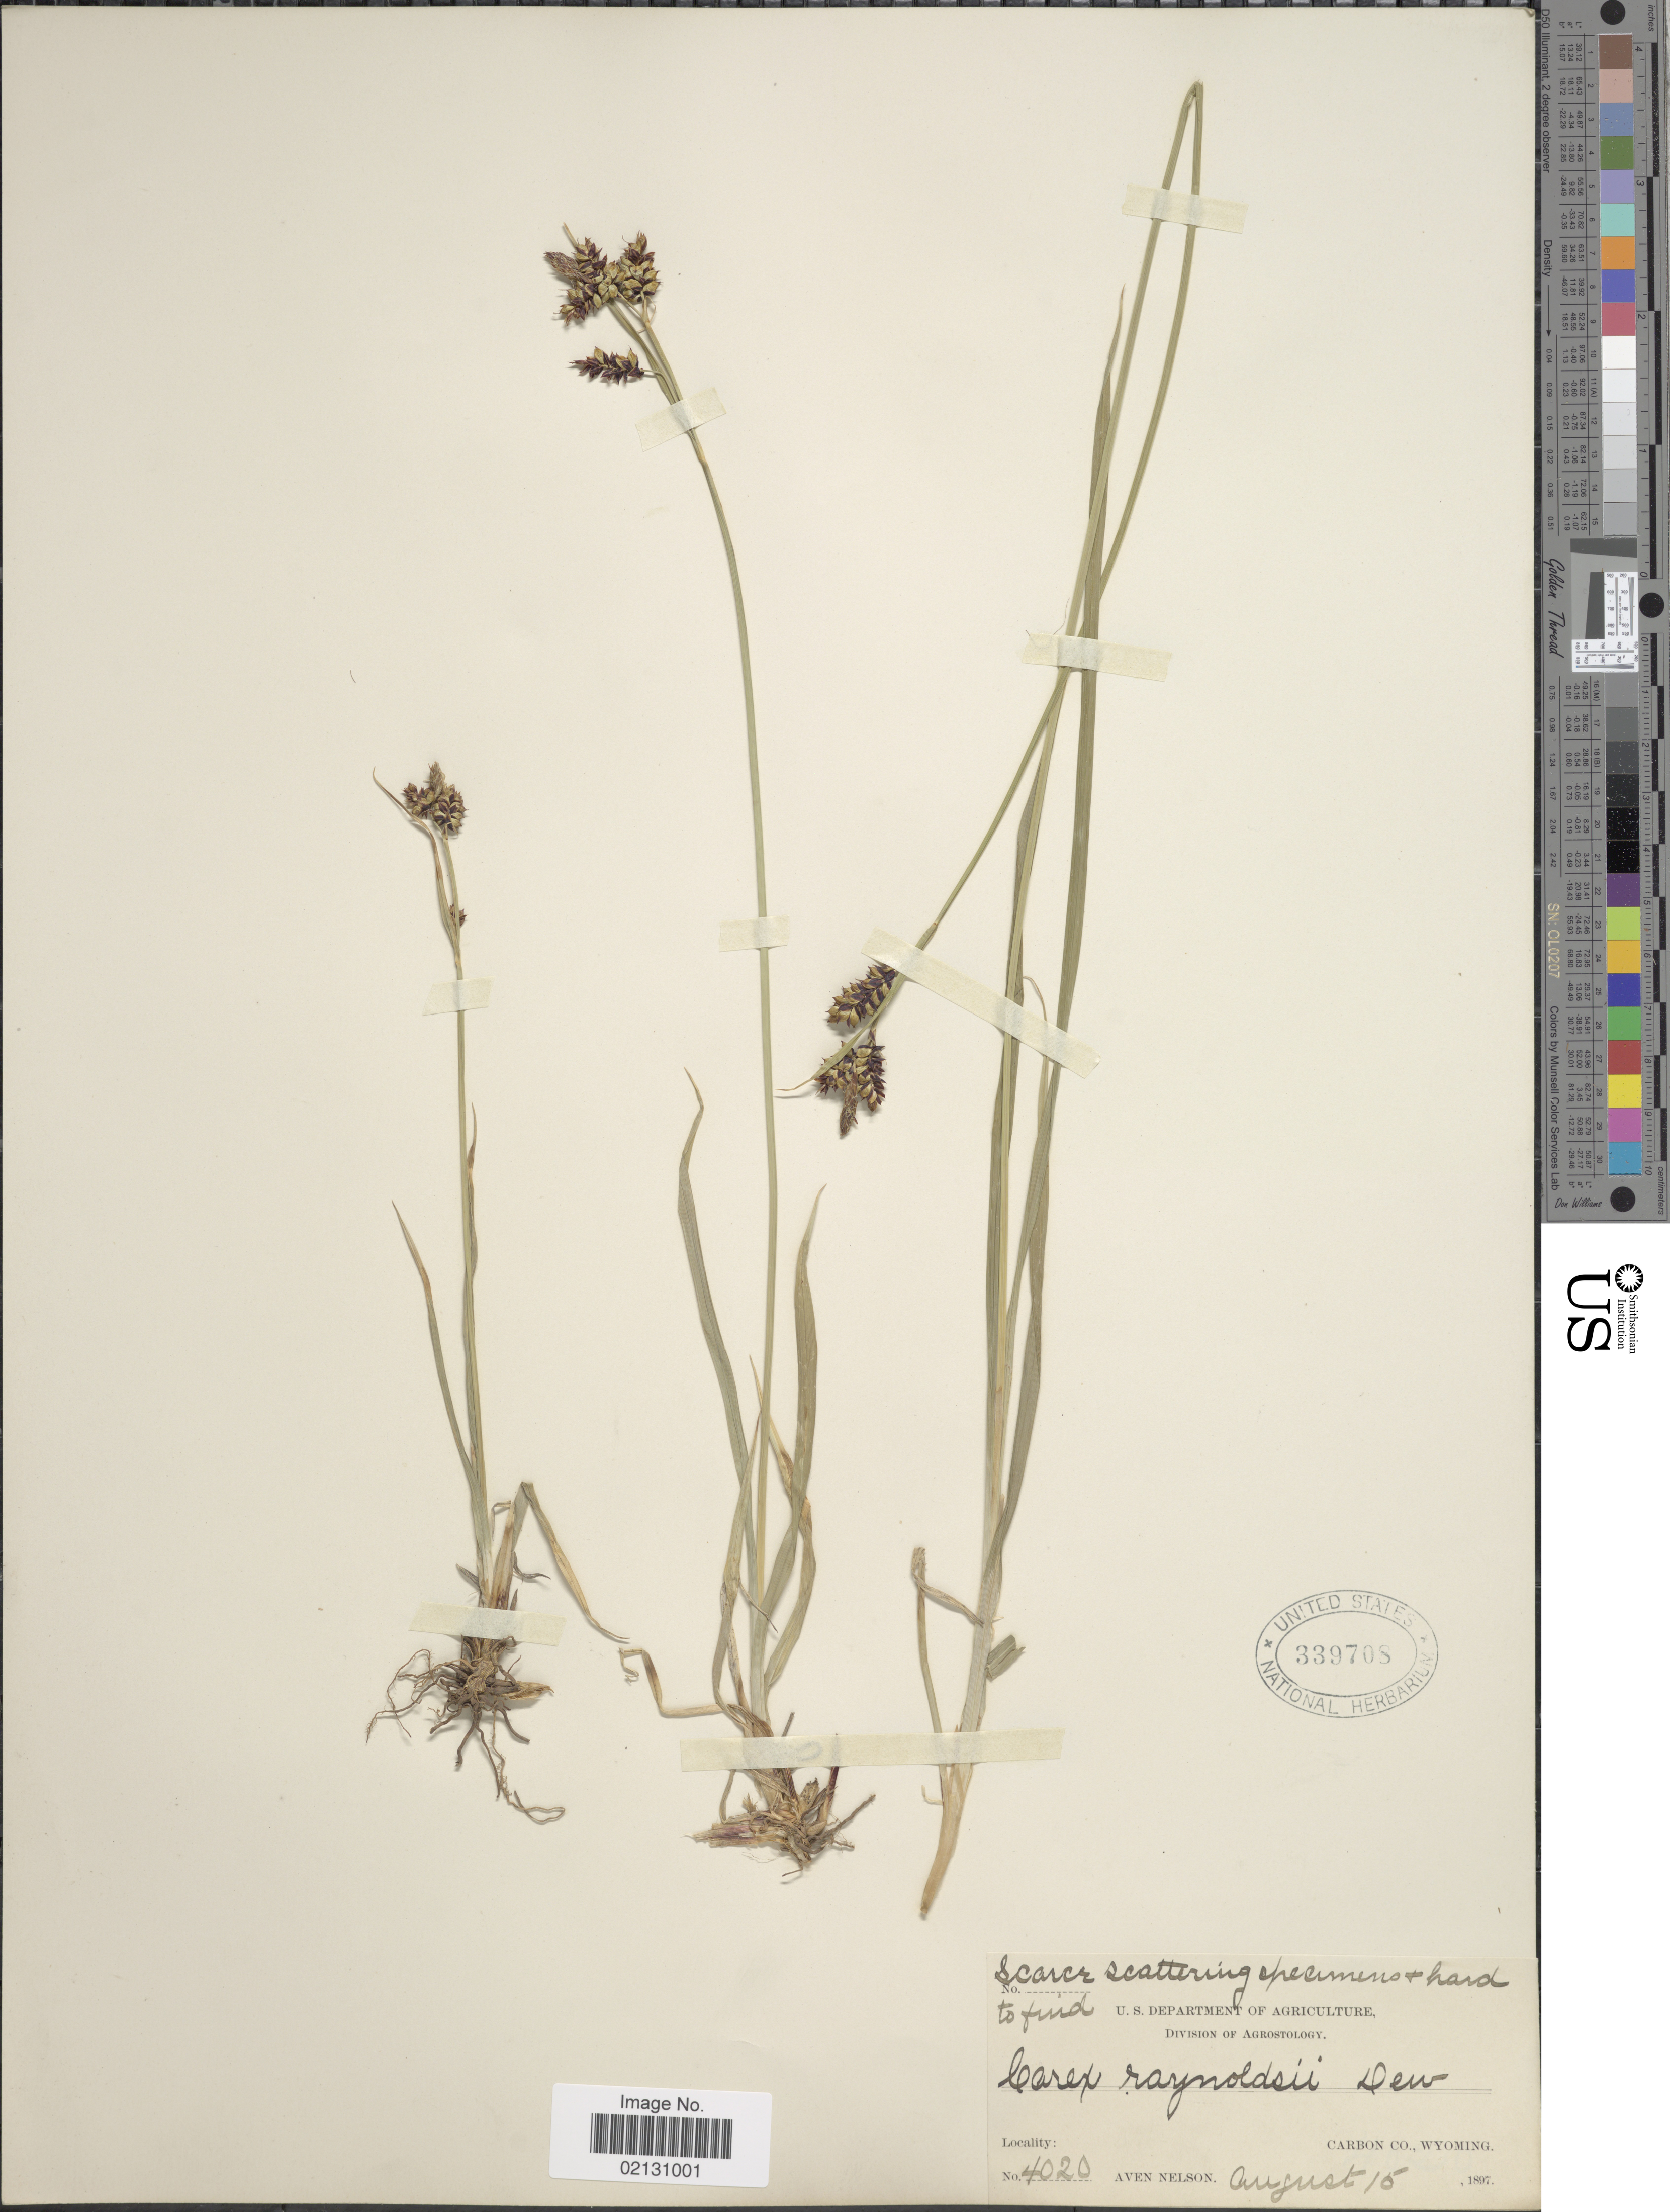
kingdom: Plantae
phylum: Tracheophyta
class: Liliopsida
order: Poales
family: Cyperaceae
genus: Carex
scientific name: Carex raynoldsii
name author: Dewey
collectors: A. Nelson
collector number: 4020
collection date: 1897-08-15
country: United States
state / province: Wyoming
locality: Carbon Co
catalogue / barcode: US 339708